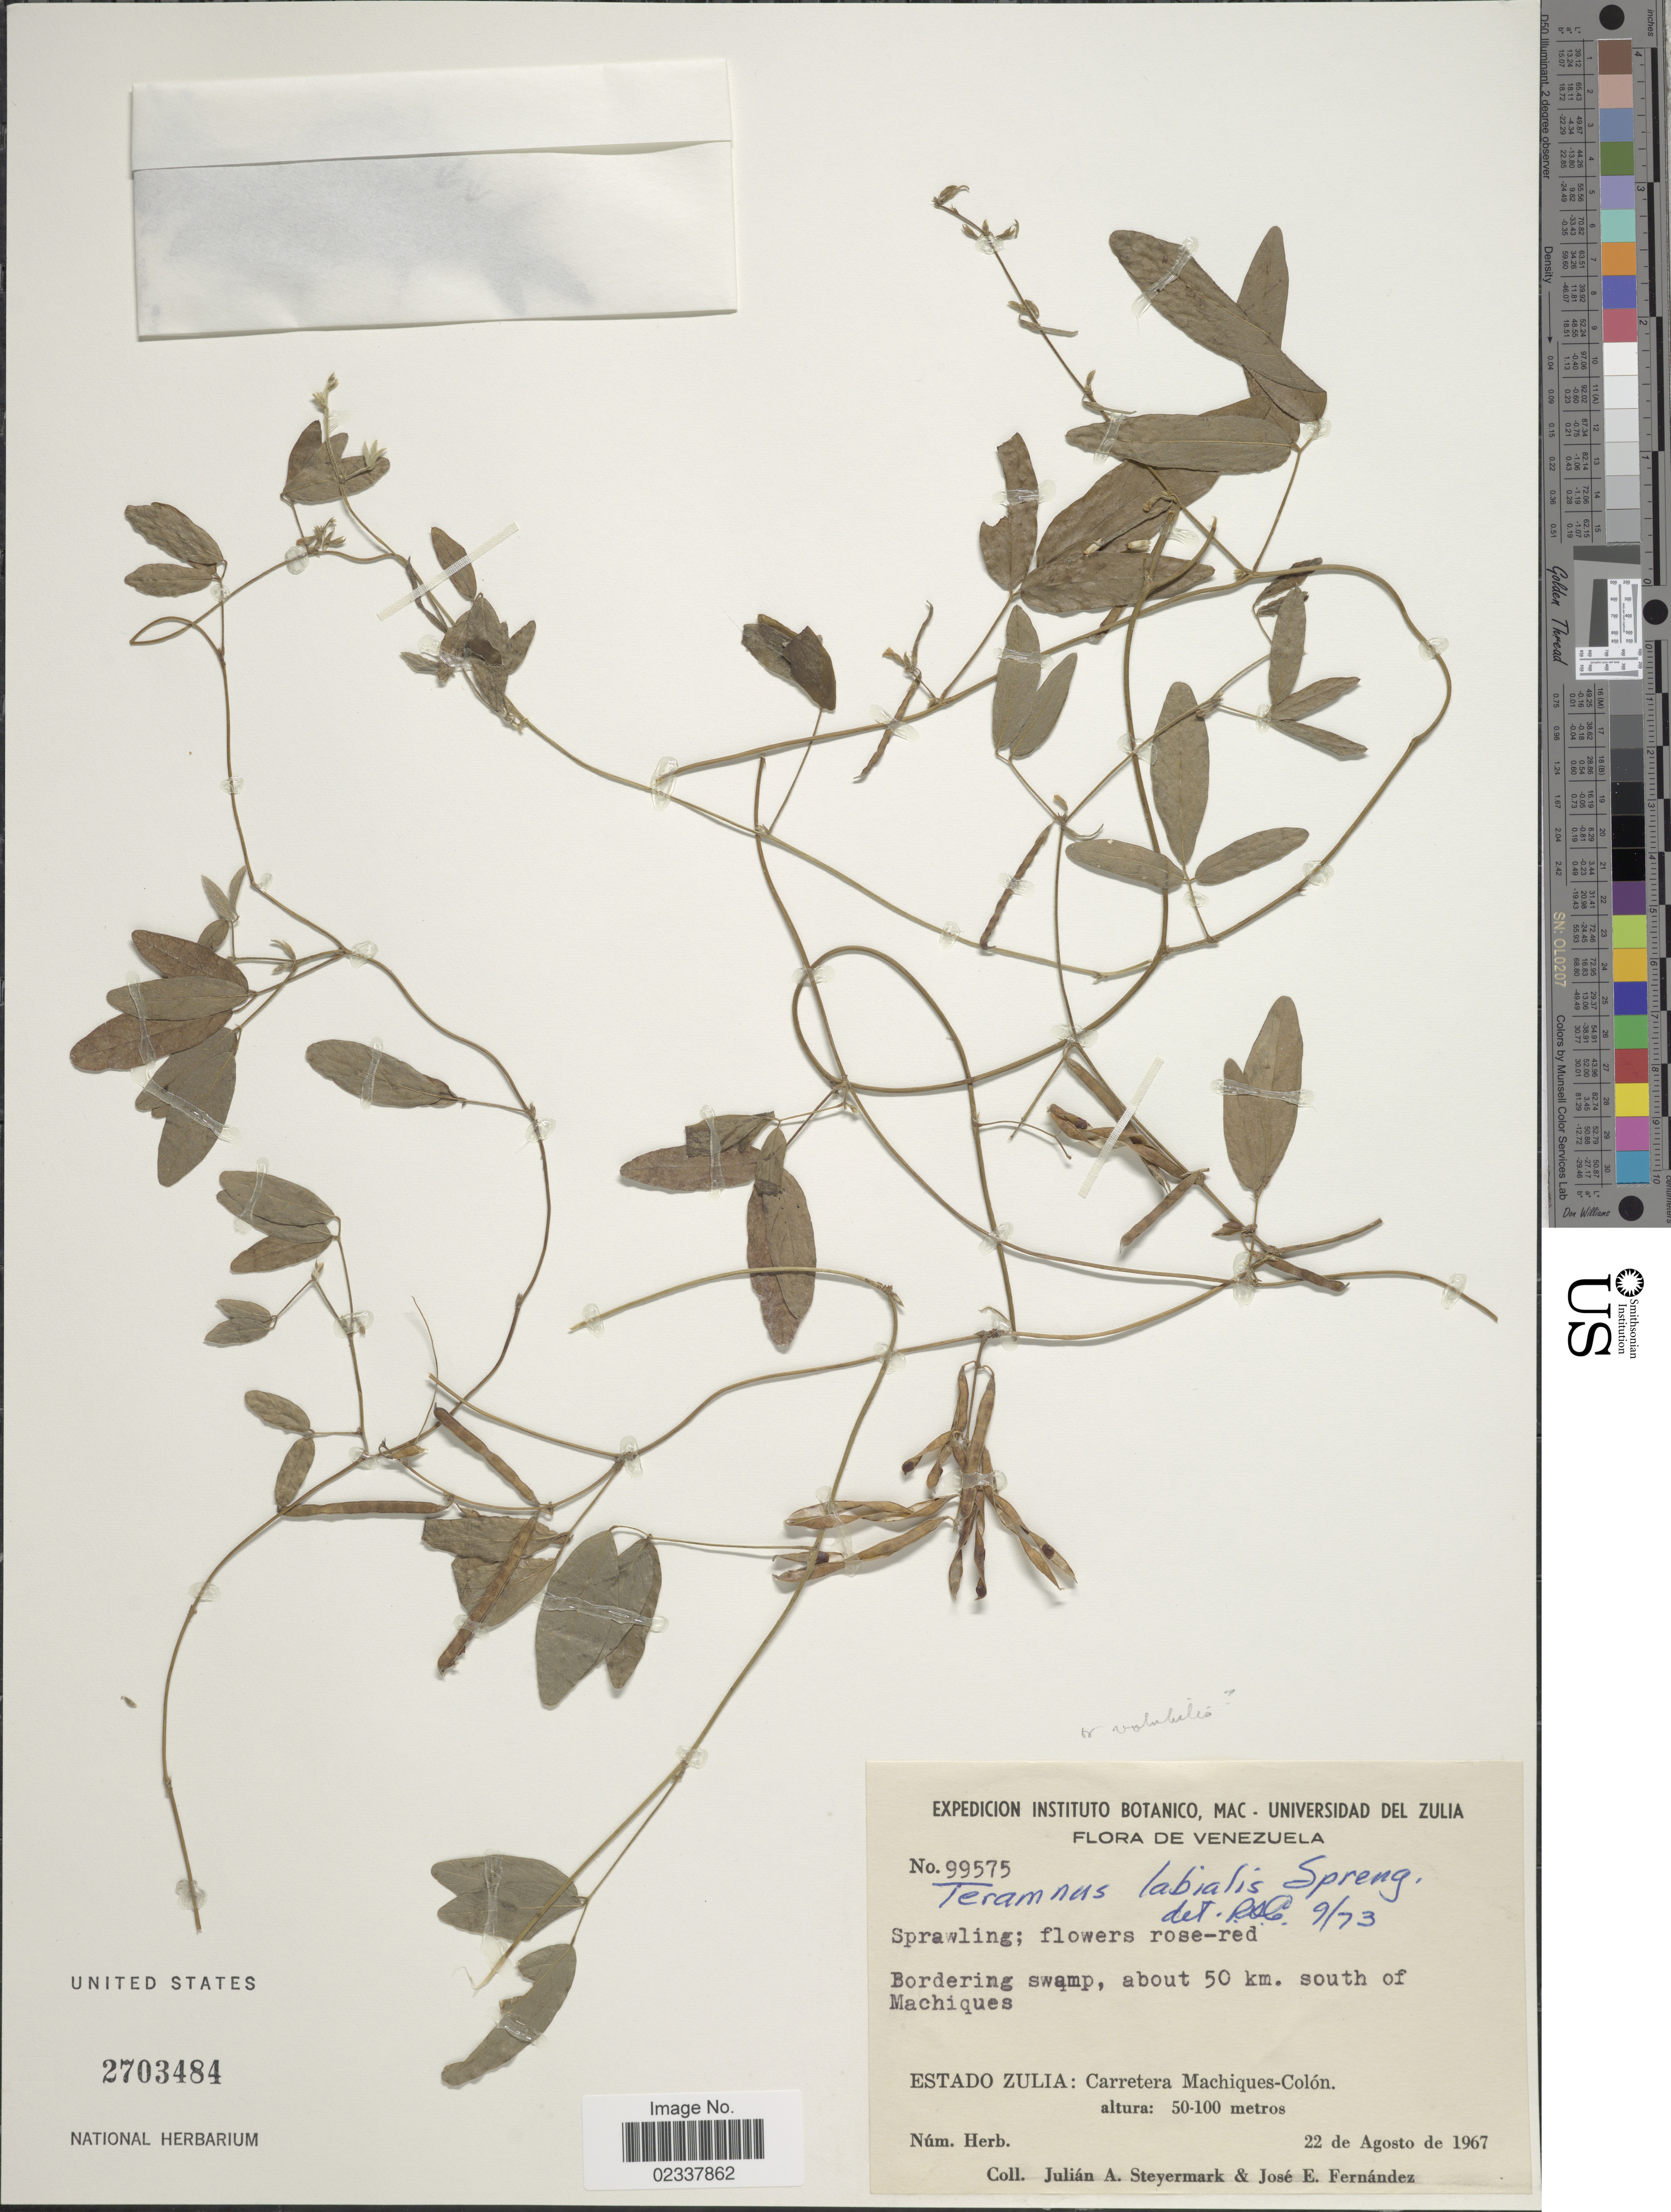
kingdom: Plantae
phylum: Tracheophyta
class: Magnoliopsida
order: Fabales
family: Fabaceae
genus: Teramnus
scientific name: Teramnus labialis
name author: (L. f.) Spreng.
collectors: J. Steyermark & J. Fernández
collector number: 99575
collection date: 1967-08-22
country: Venezuela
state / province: Zulia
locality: about 50 km south of Machiques, Carretera Machiques-Colón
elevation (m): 50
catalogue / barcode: US 2703484